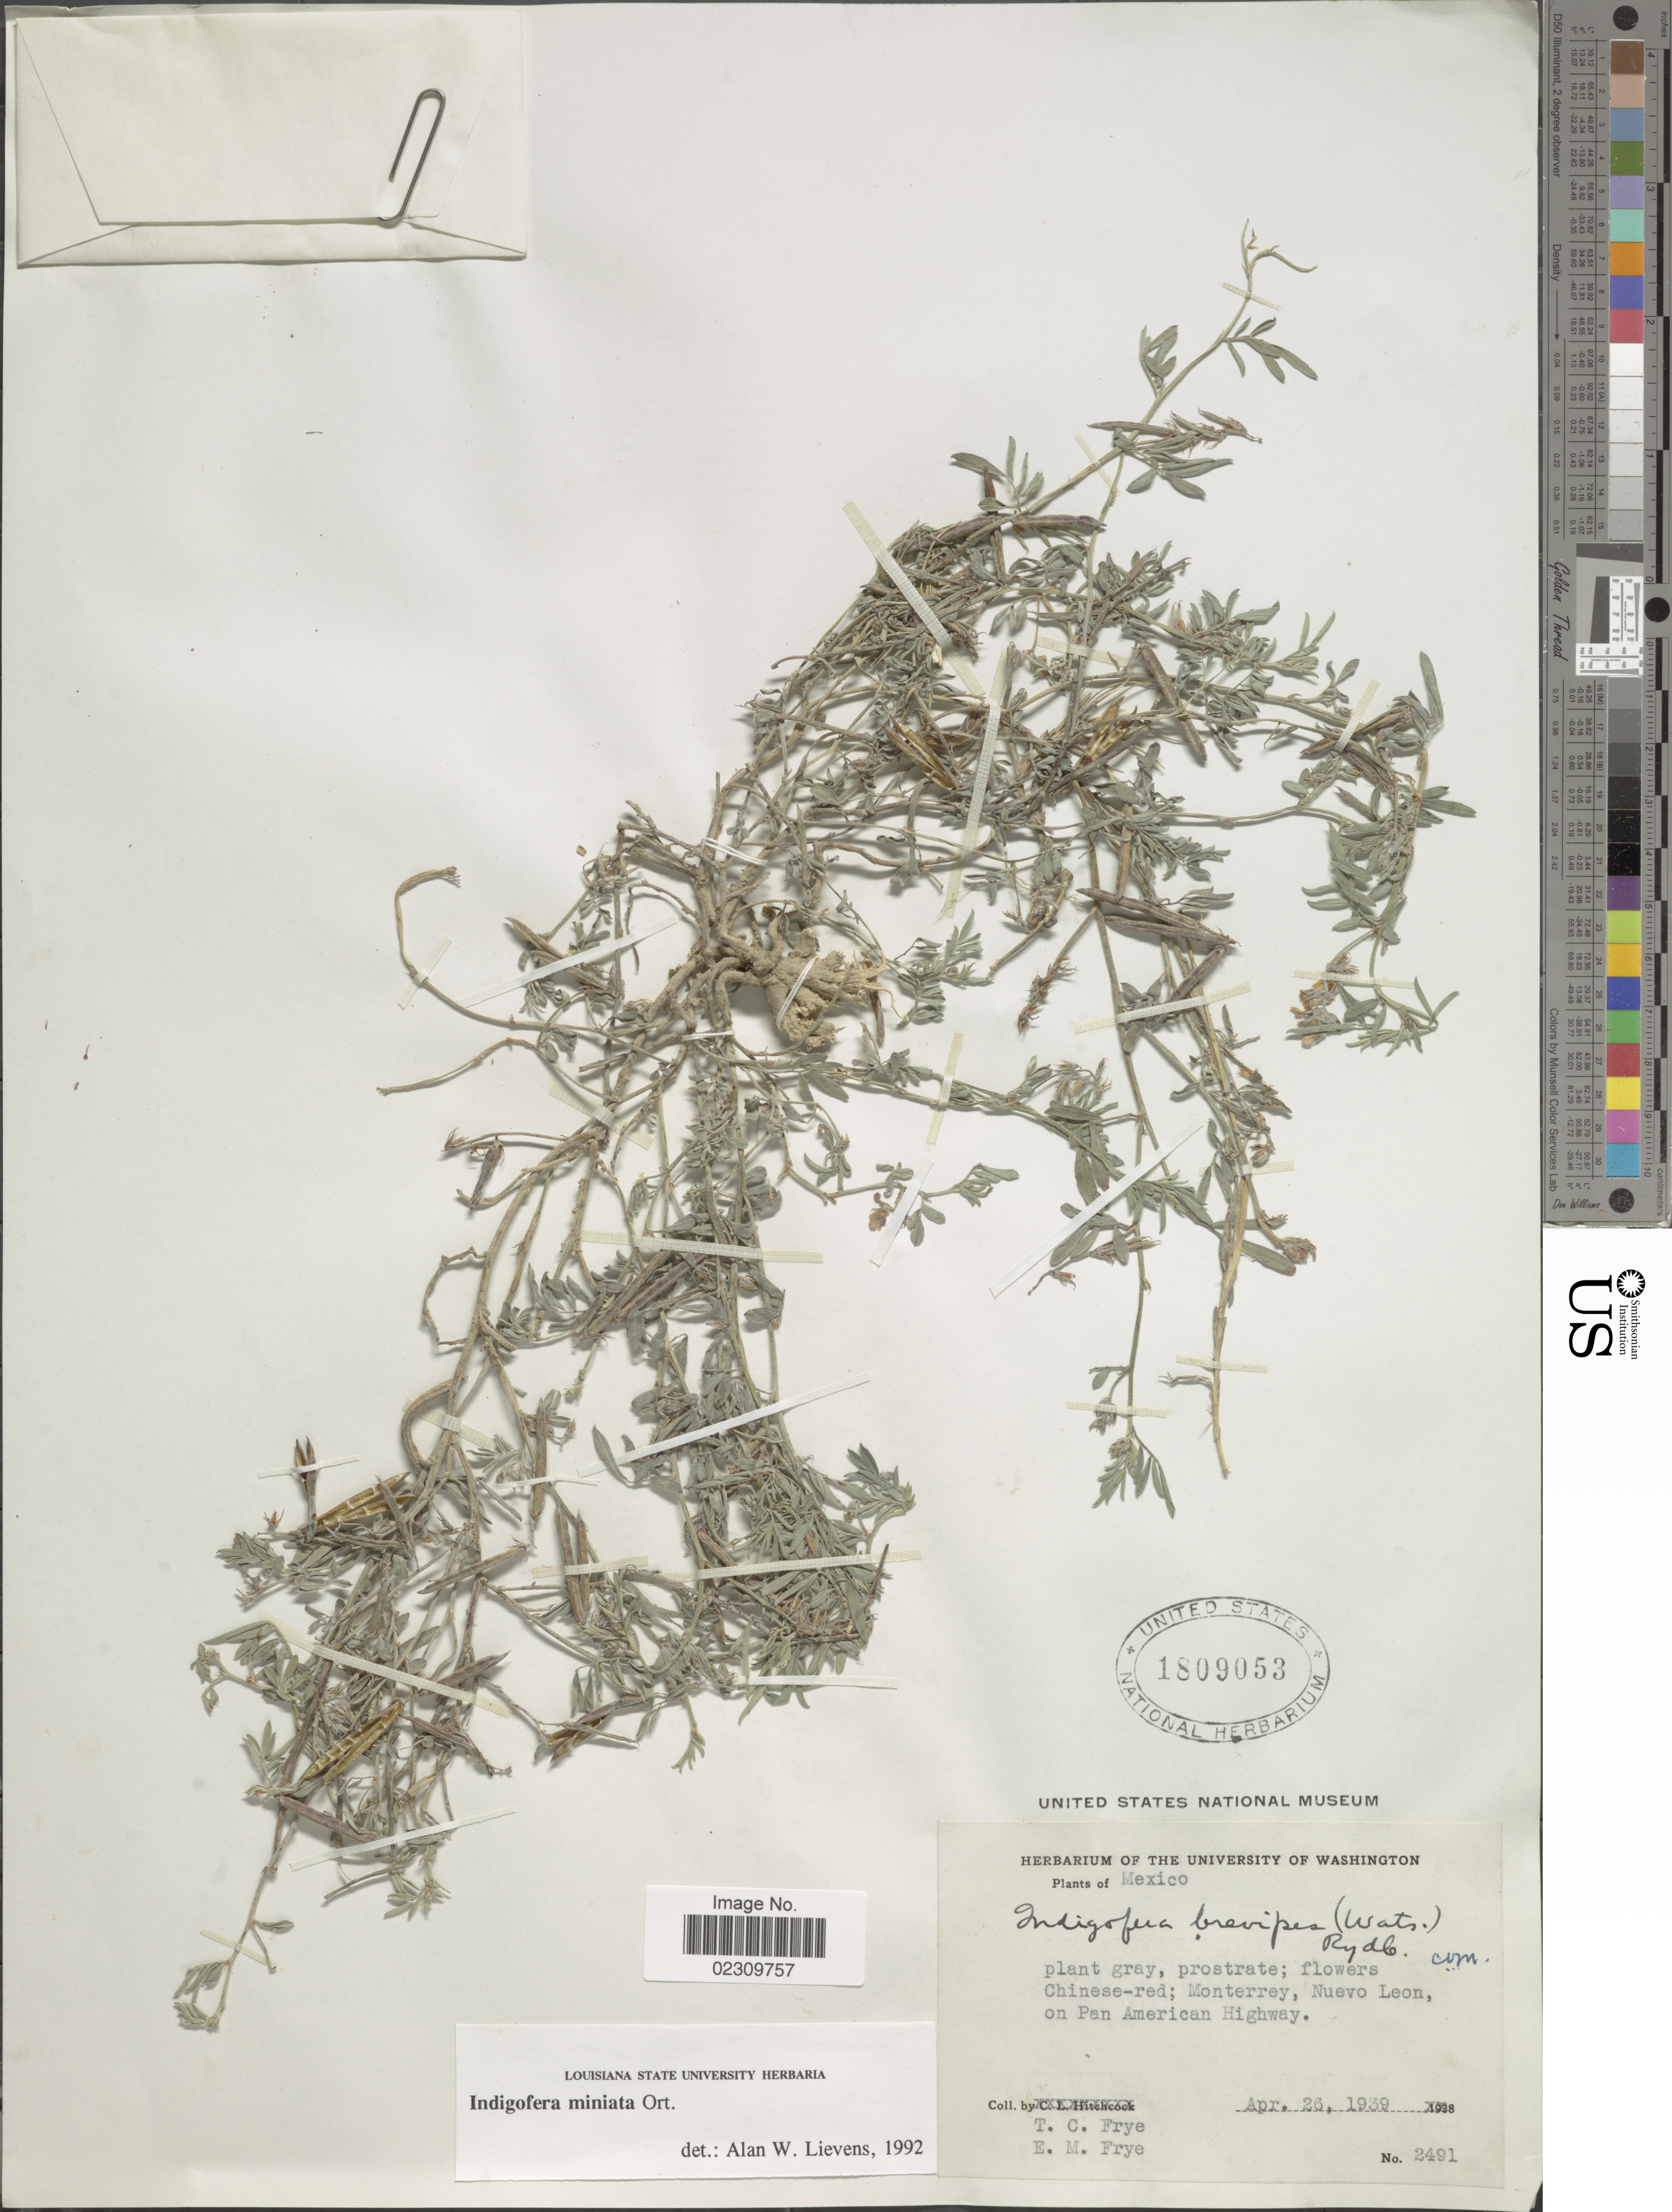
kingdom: Plantae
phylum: Tracheophyta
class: Magnoliopsida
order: Fabales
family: Fabaceae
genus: Indigofera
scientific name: Indigofera miniata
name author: Orteg.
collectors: T. C. Frye & E. Frye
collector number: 2491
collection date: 1939-04-26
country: Mexico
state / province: Nuevo León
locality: Monterrey, Nuevo Leon, on Pan American Highway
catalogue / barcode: US 1809053